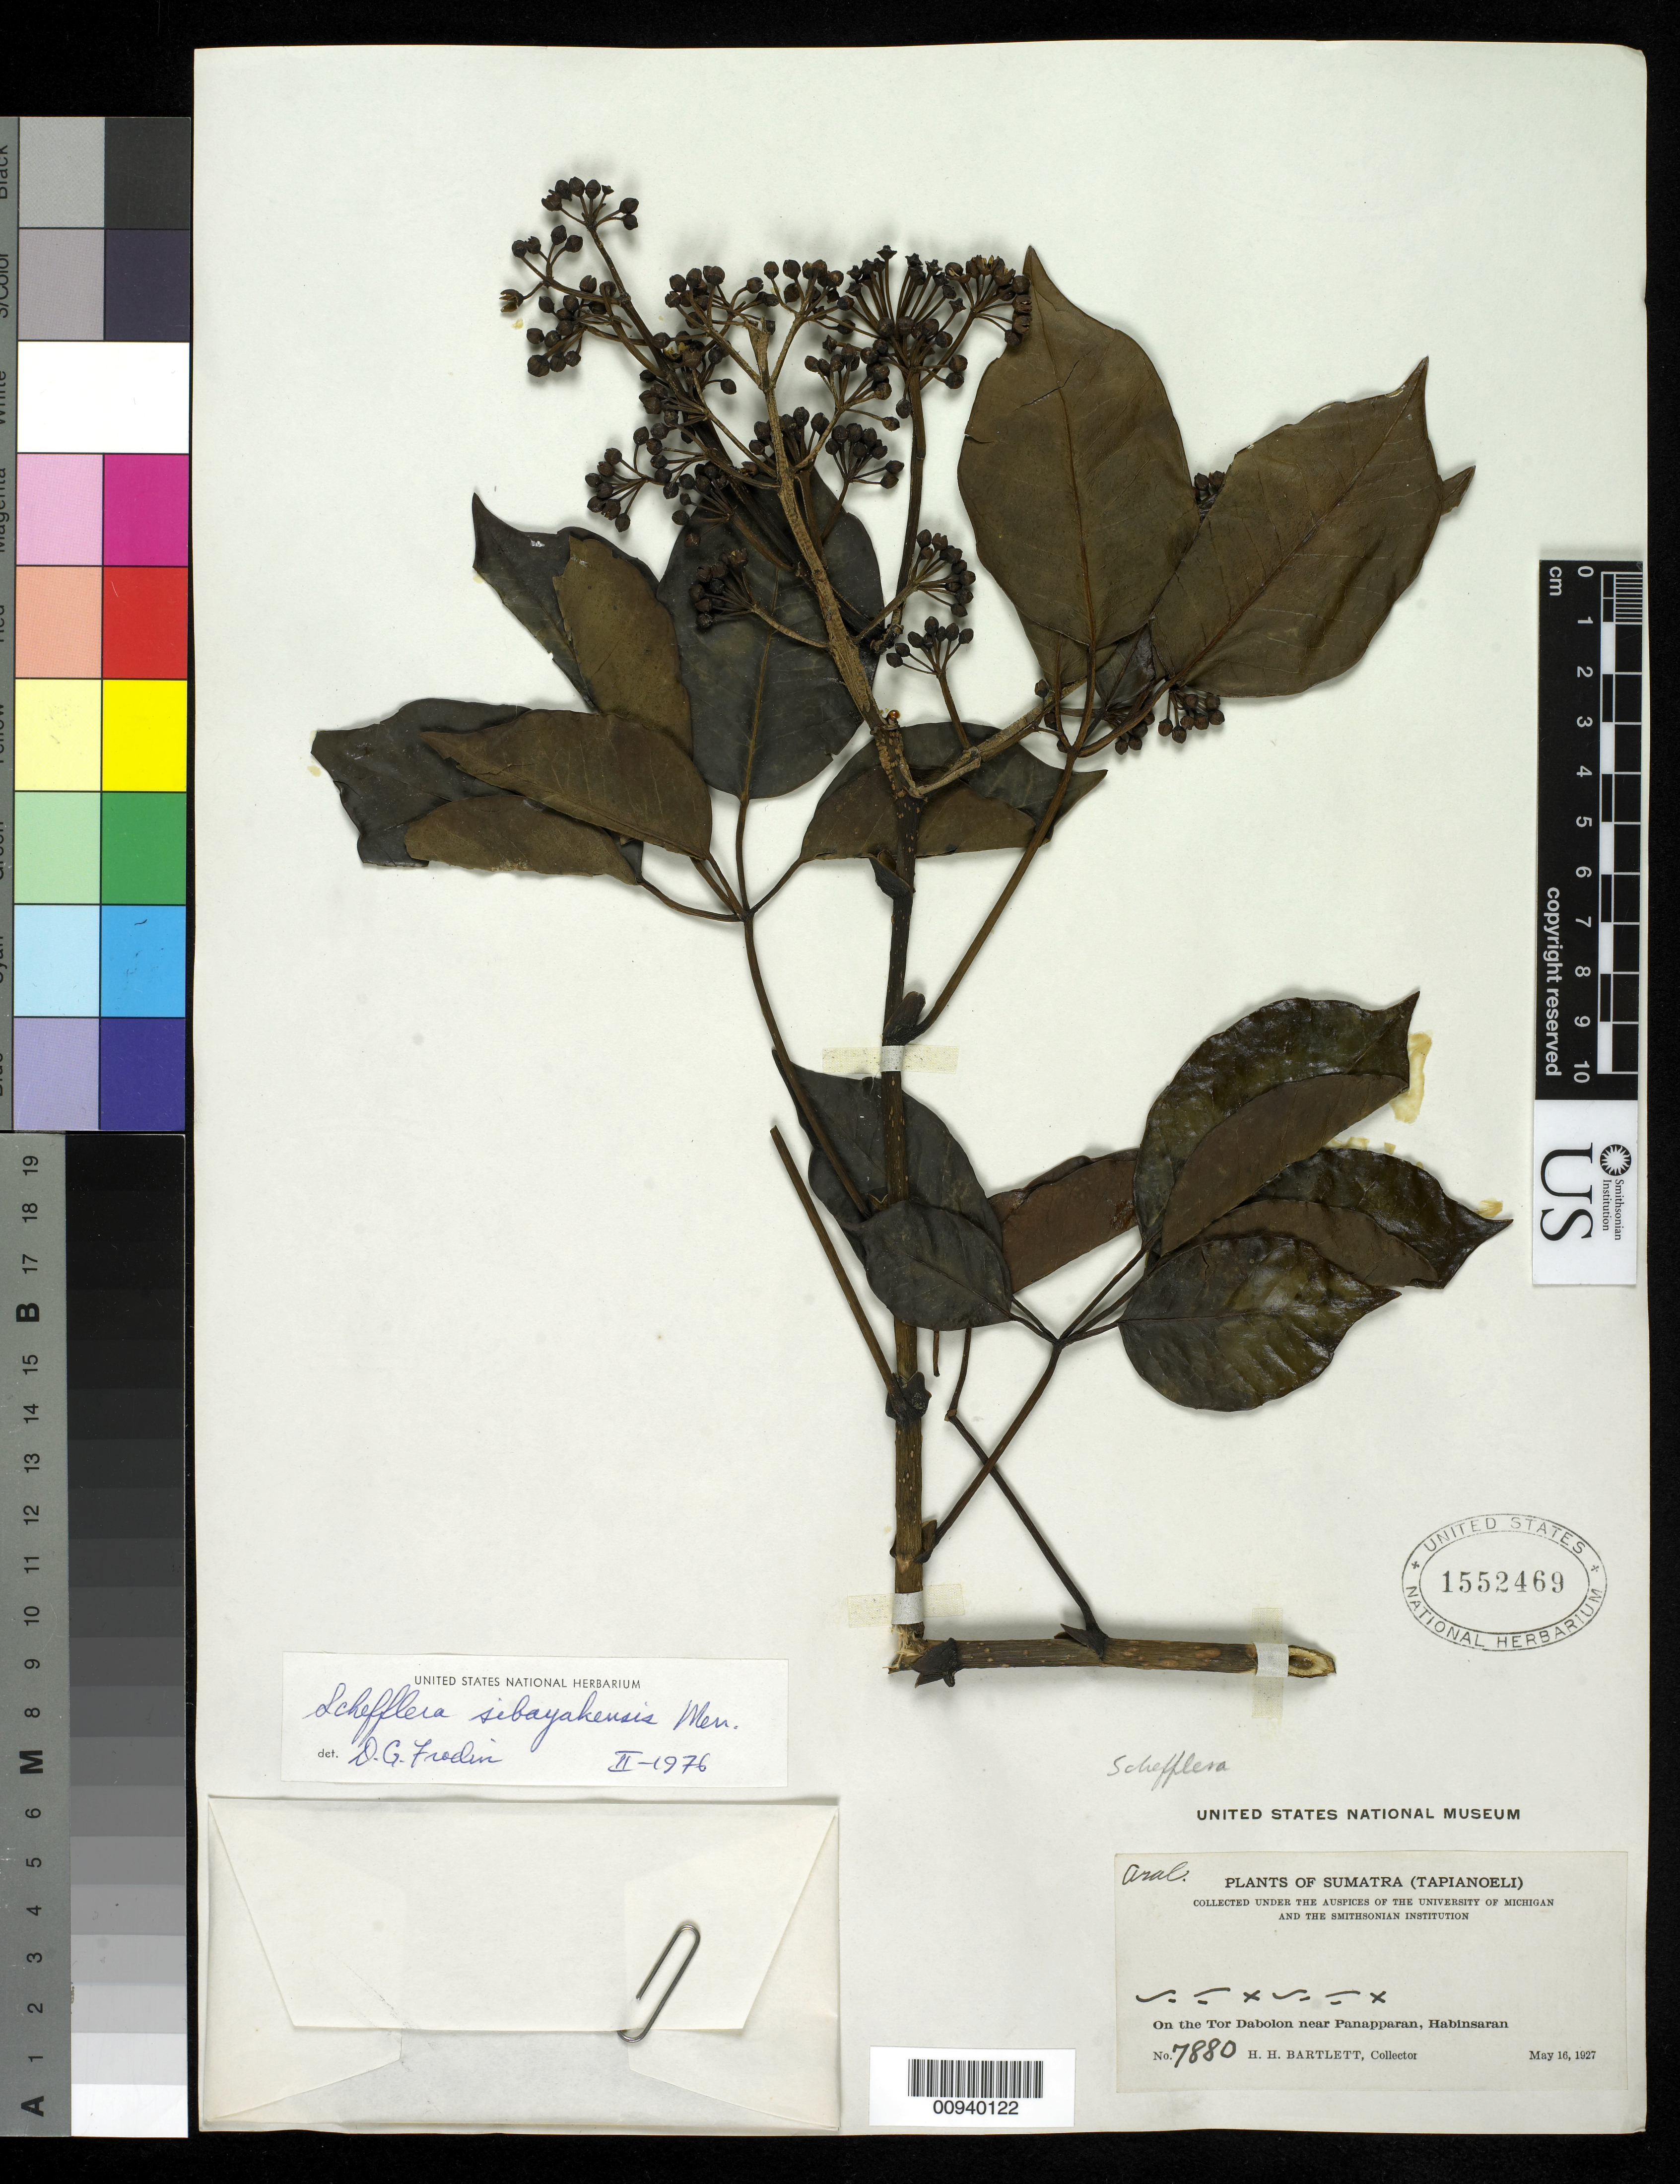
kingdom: Plantae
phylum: Tracheophyta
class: Magnoliopsida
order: Apiales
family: Araliaceae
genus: Schefflera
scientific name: Schefflera sibayakensis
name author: Merr.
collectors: H. H. Bartlett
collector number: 7880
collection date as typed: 16 May 1927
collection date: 1927-05-16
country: Indonesia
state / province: Sumatra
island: Sumatra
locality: Tapianoeli. On the Tor Dabolon near Panapparan, Habinsaran.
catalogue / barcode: US 1552469